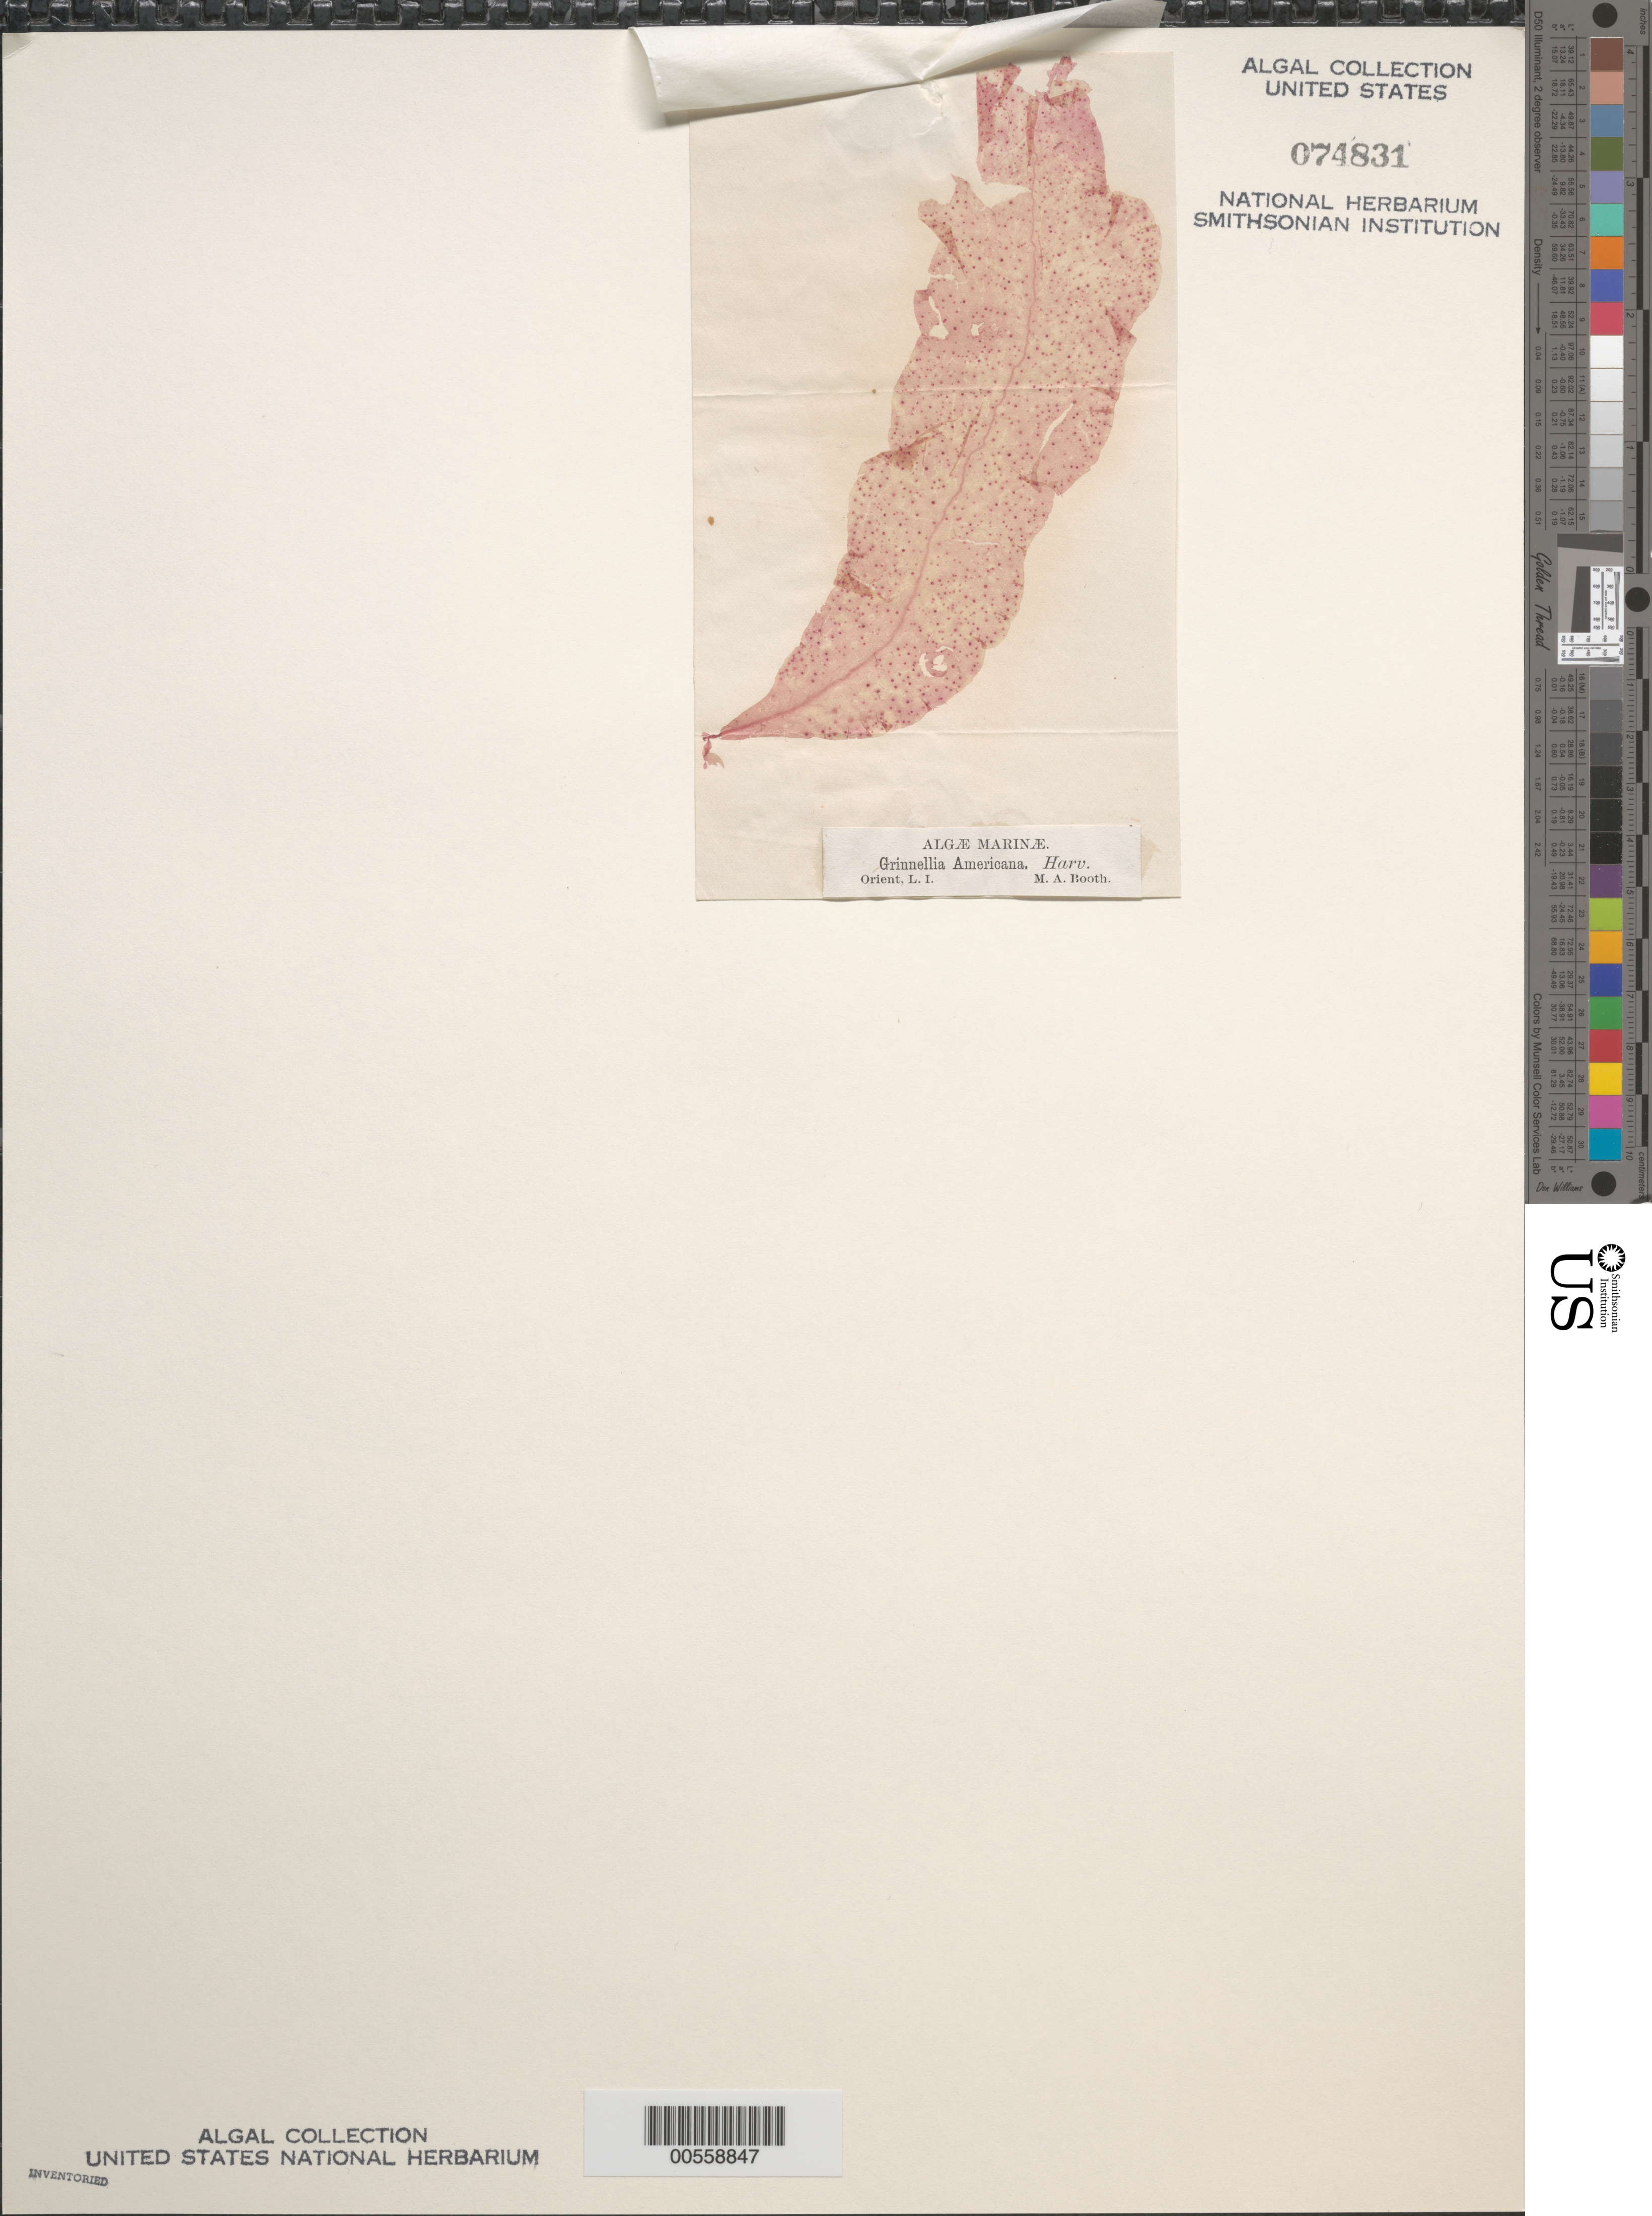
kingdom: Plantae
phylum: Rhodophyta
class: Florideophyceae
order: Ceramiales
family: Delesseriaceae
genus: Grinnellia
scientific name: Grinnellia americana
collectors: M. Booth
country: United States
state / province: New York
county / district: Suffolk County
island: Long Island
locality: Orient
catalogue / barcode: US 74831